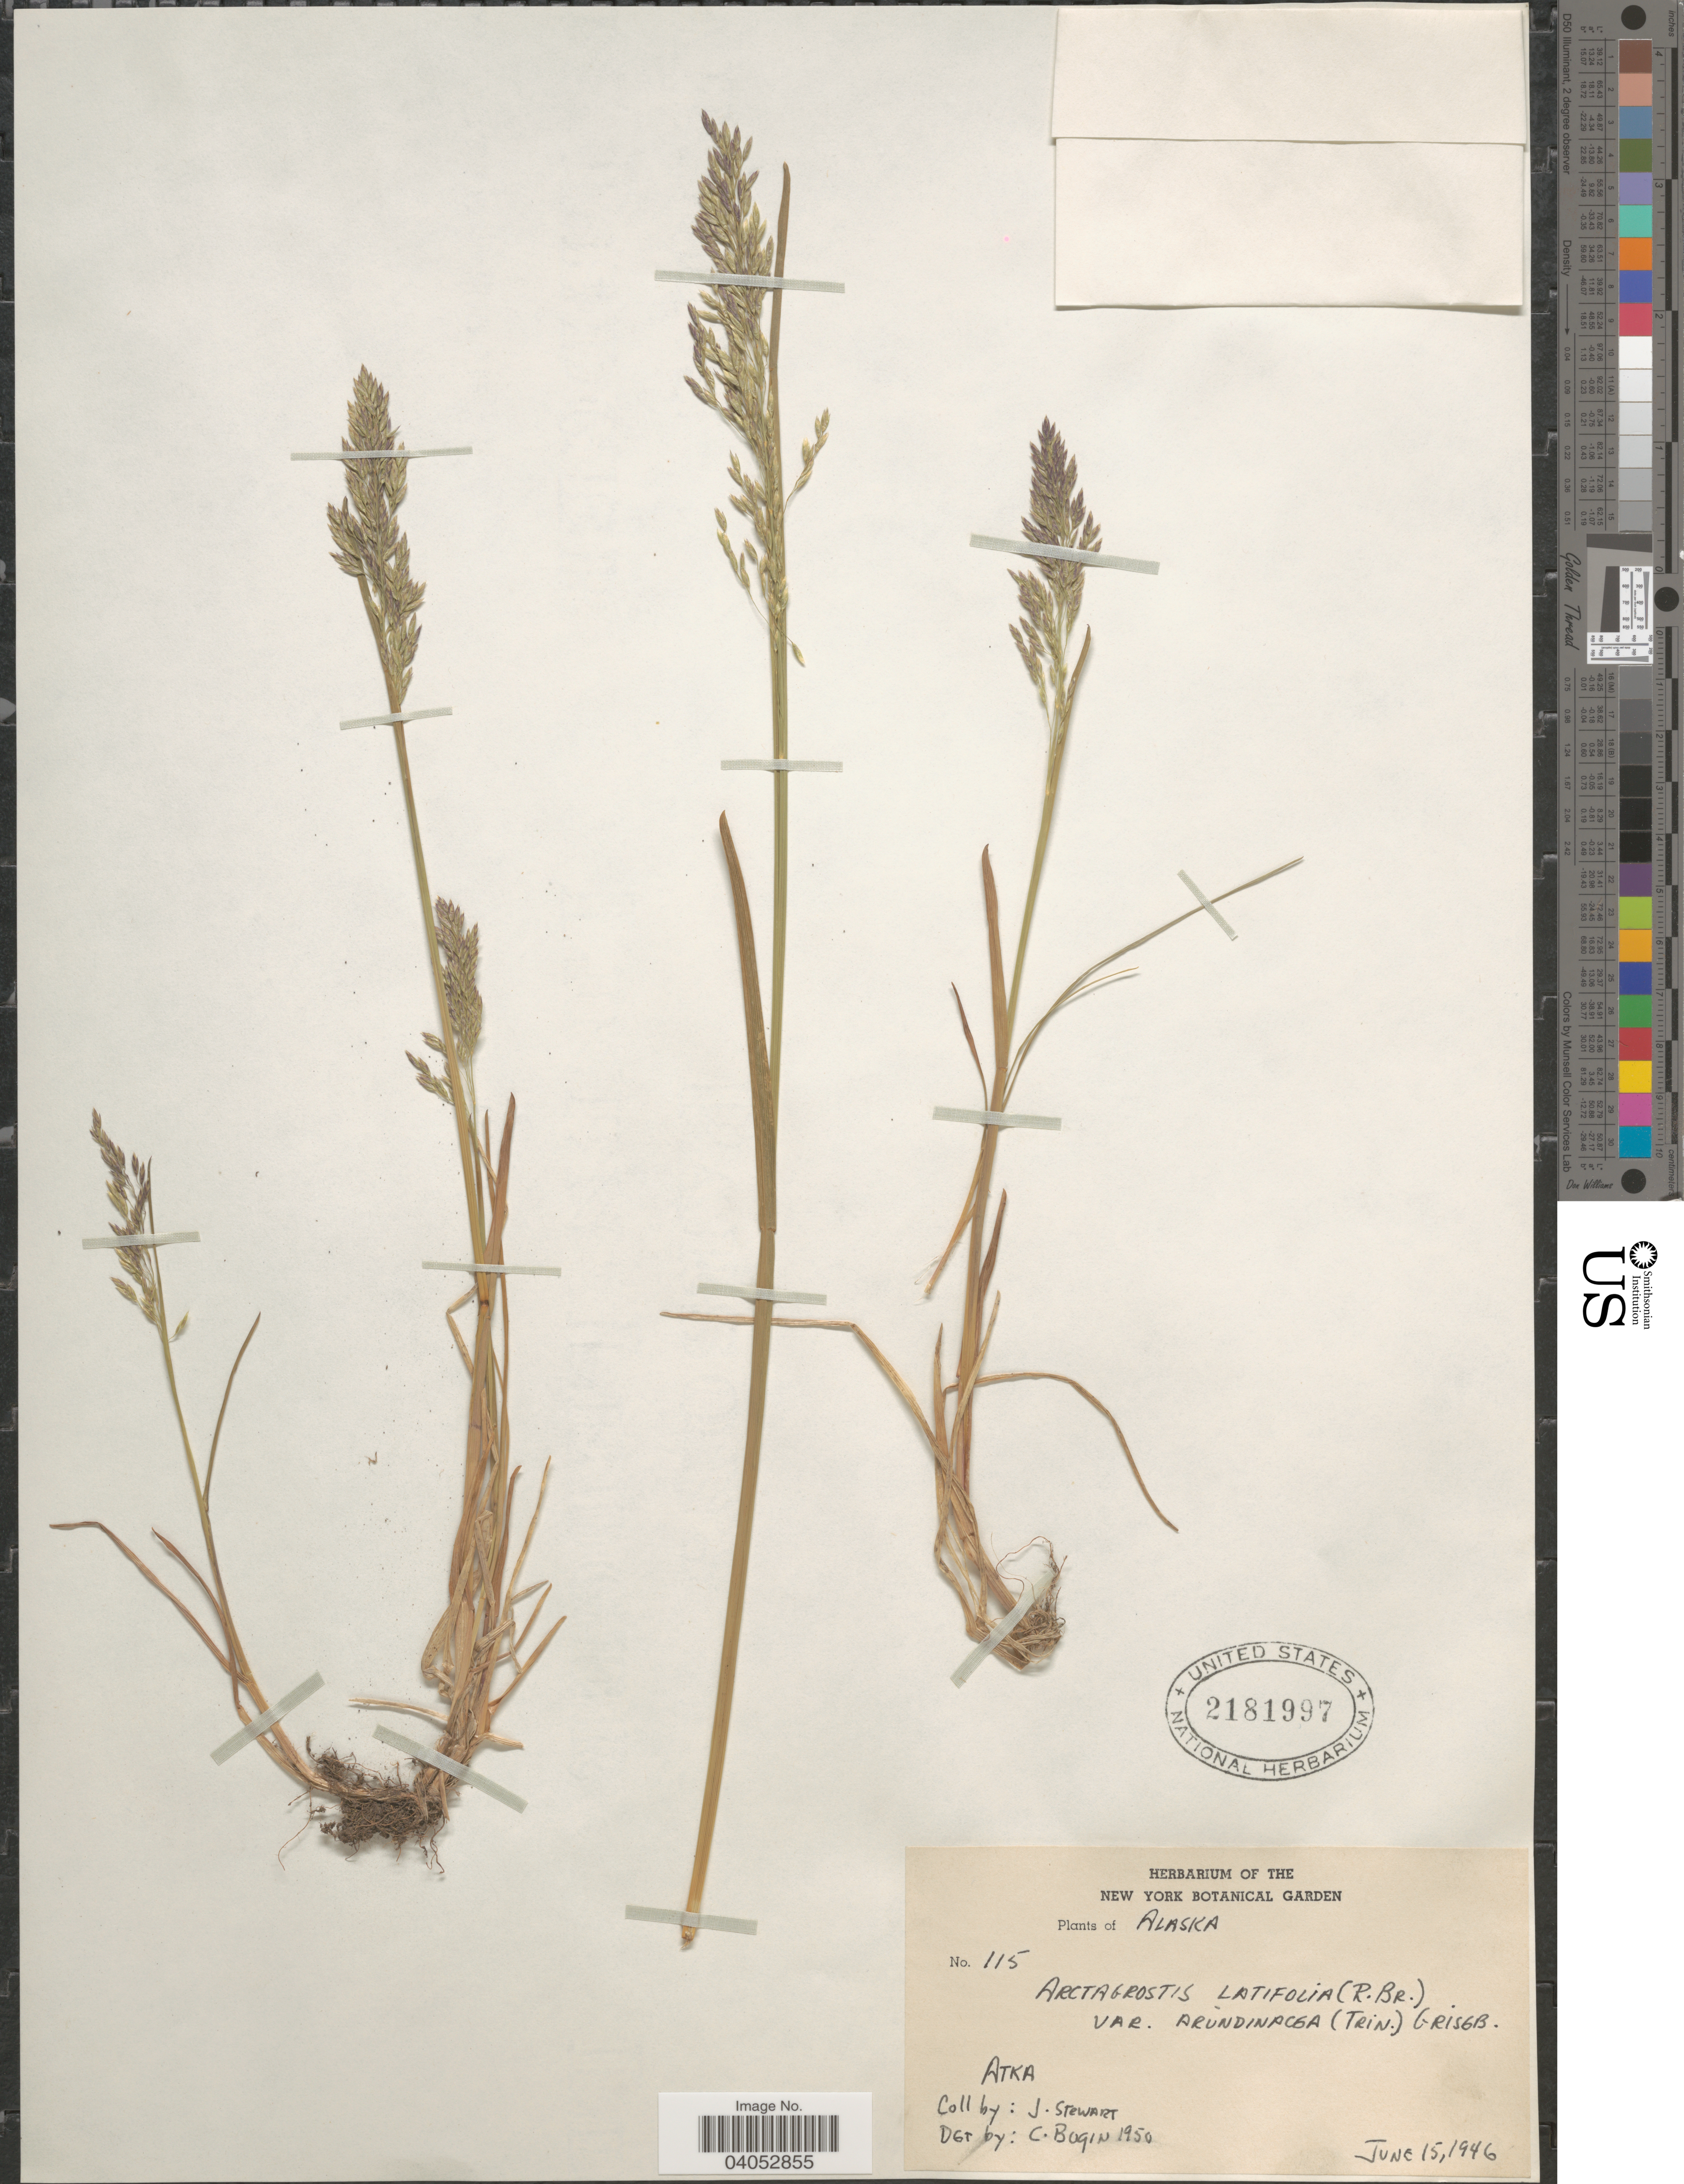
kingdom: Plantae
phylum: Tracheophyta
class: Liliopsida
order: Poales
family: Poaceae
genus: Arctagrostis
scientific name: Arctagrostis latifolia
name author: (R. Br.) Griseb.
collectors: J. Stewart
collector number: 115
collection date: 1946-06-15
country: United States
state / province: Alaska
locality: Atka.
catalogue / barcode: US 2181997